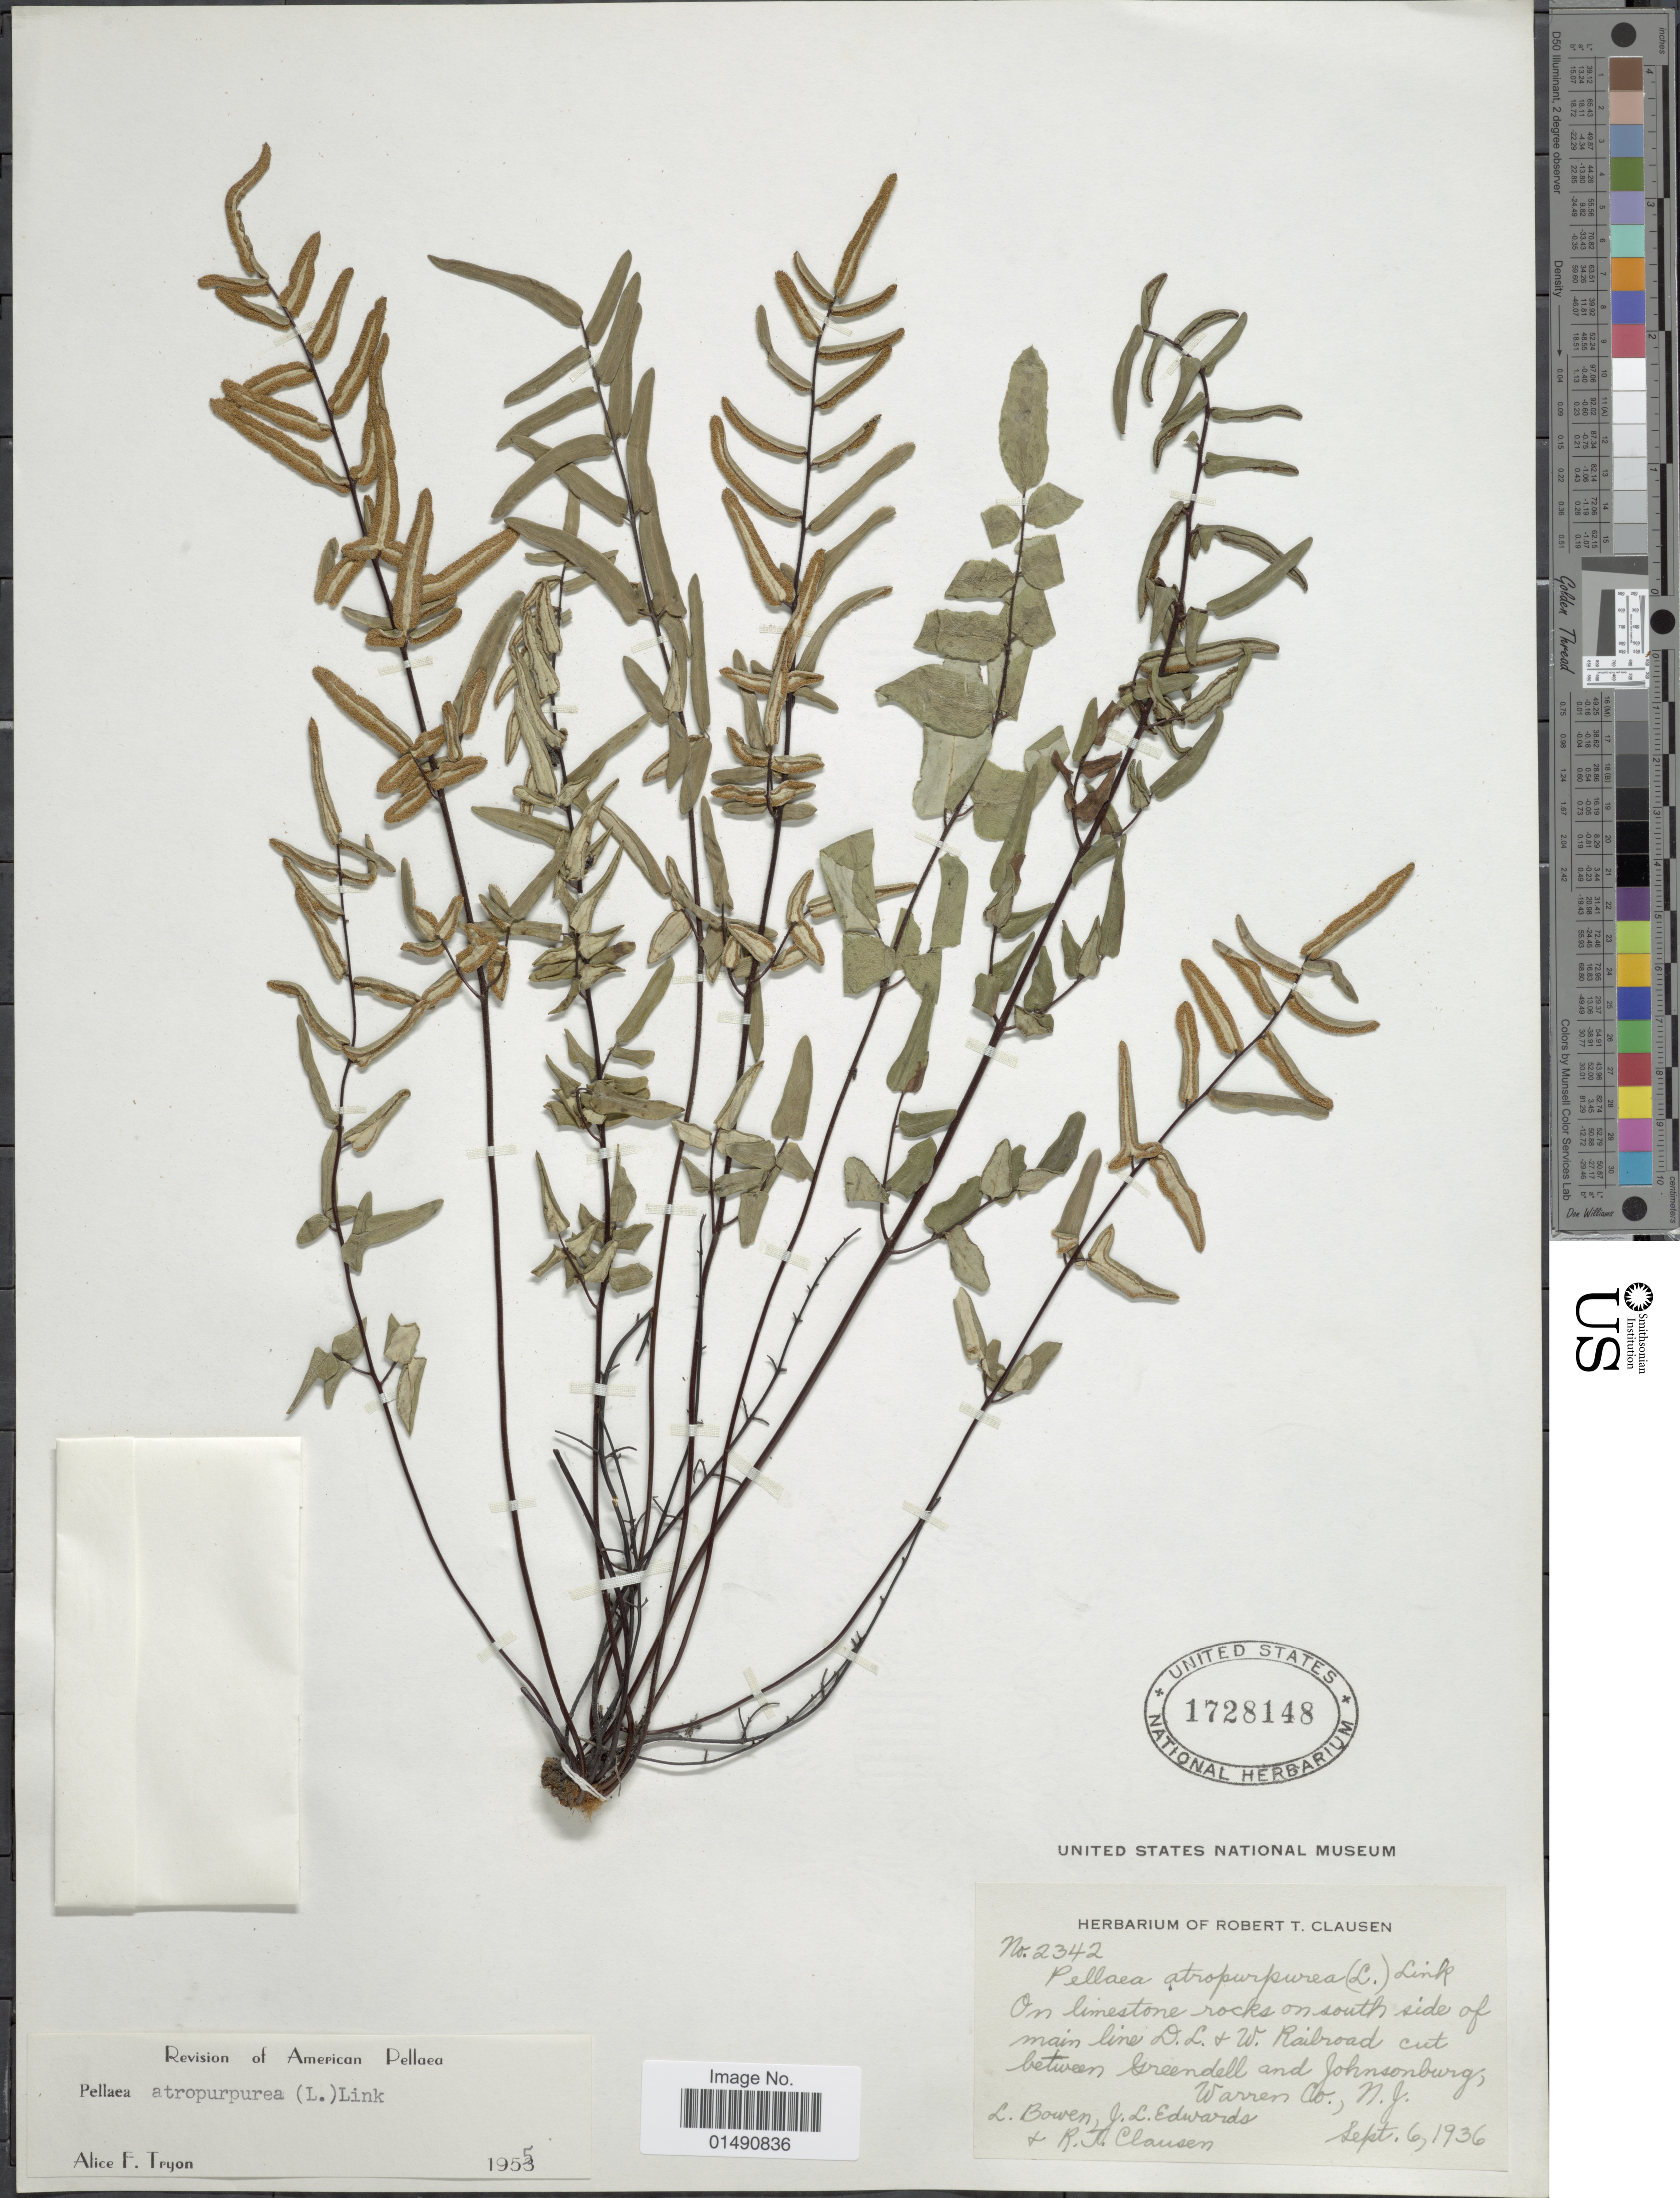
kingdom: Plantae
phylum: Tracheophyta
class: Polypodiopsida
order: Polypodiales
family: Pteridaceae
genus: Pellaea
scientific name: Pellaea atropurpurea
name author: (L.) Link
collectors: L. Bowen, J. Edwards & R. J. Clausen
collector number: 2342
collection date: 1936-09-06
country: United States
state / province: New Jersey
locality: On limestone rocks on south side of main line D.L. + W. Railroad cut between Greendell and Johnsonburg, Warren Co.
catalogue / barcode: US 1728148